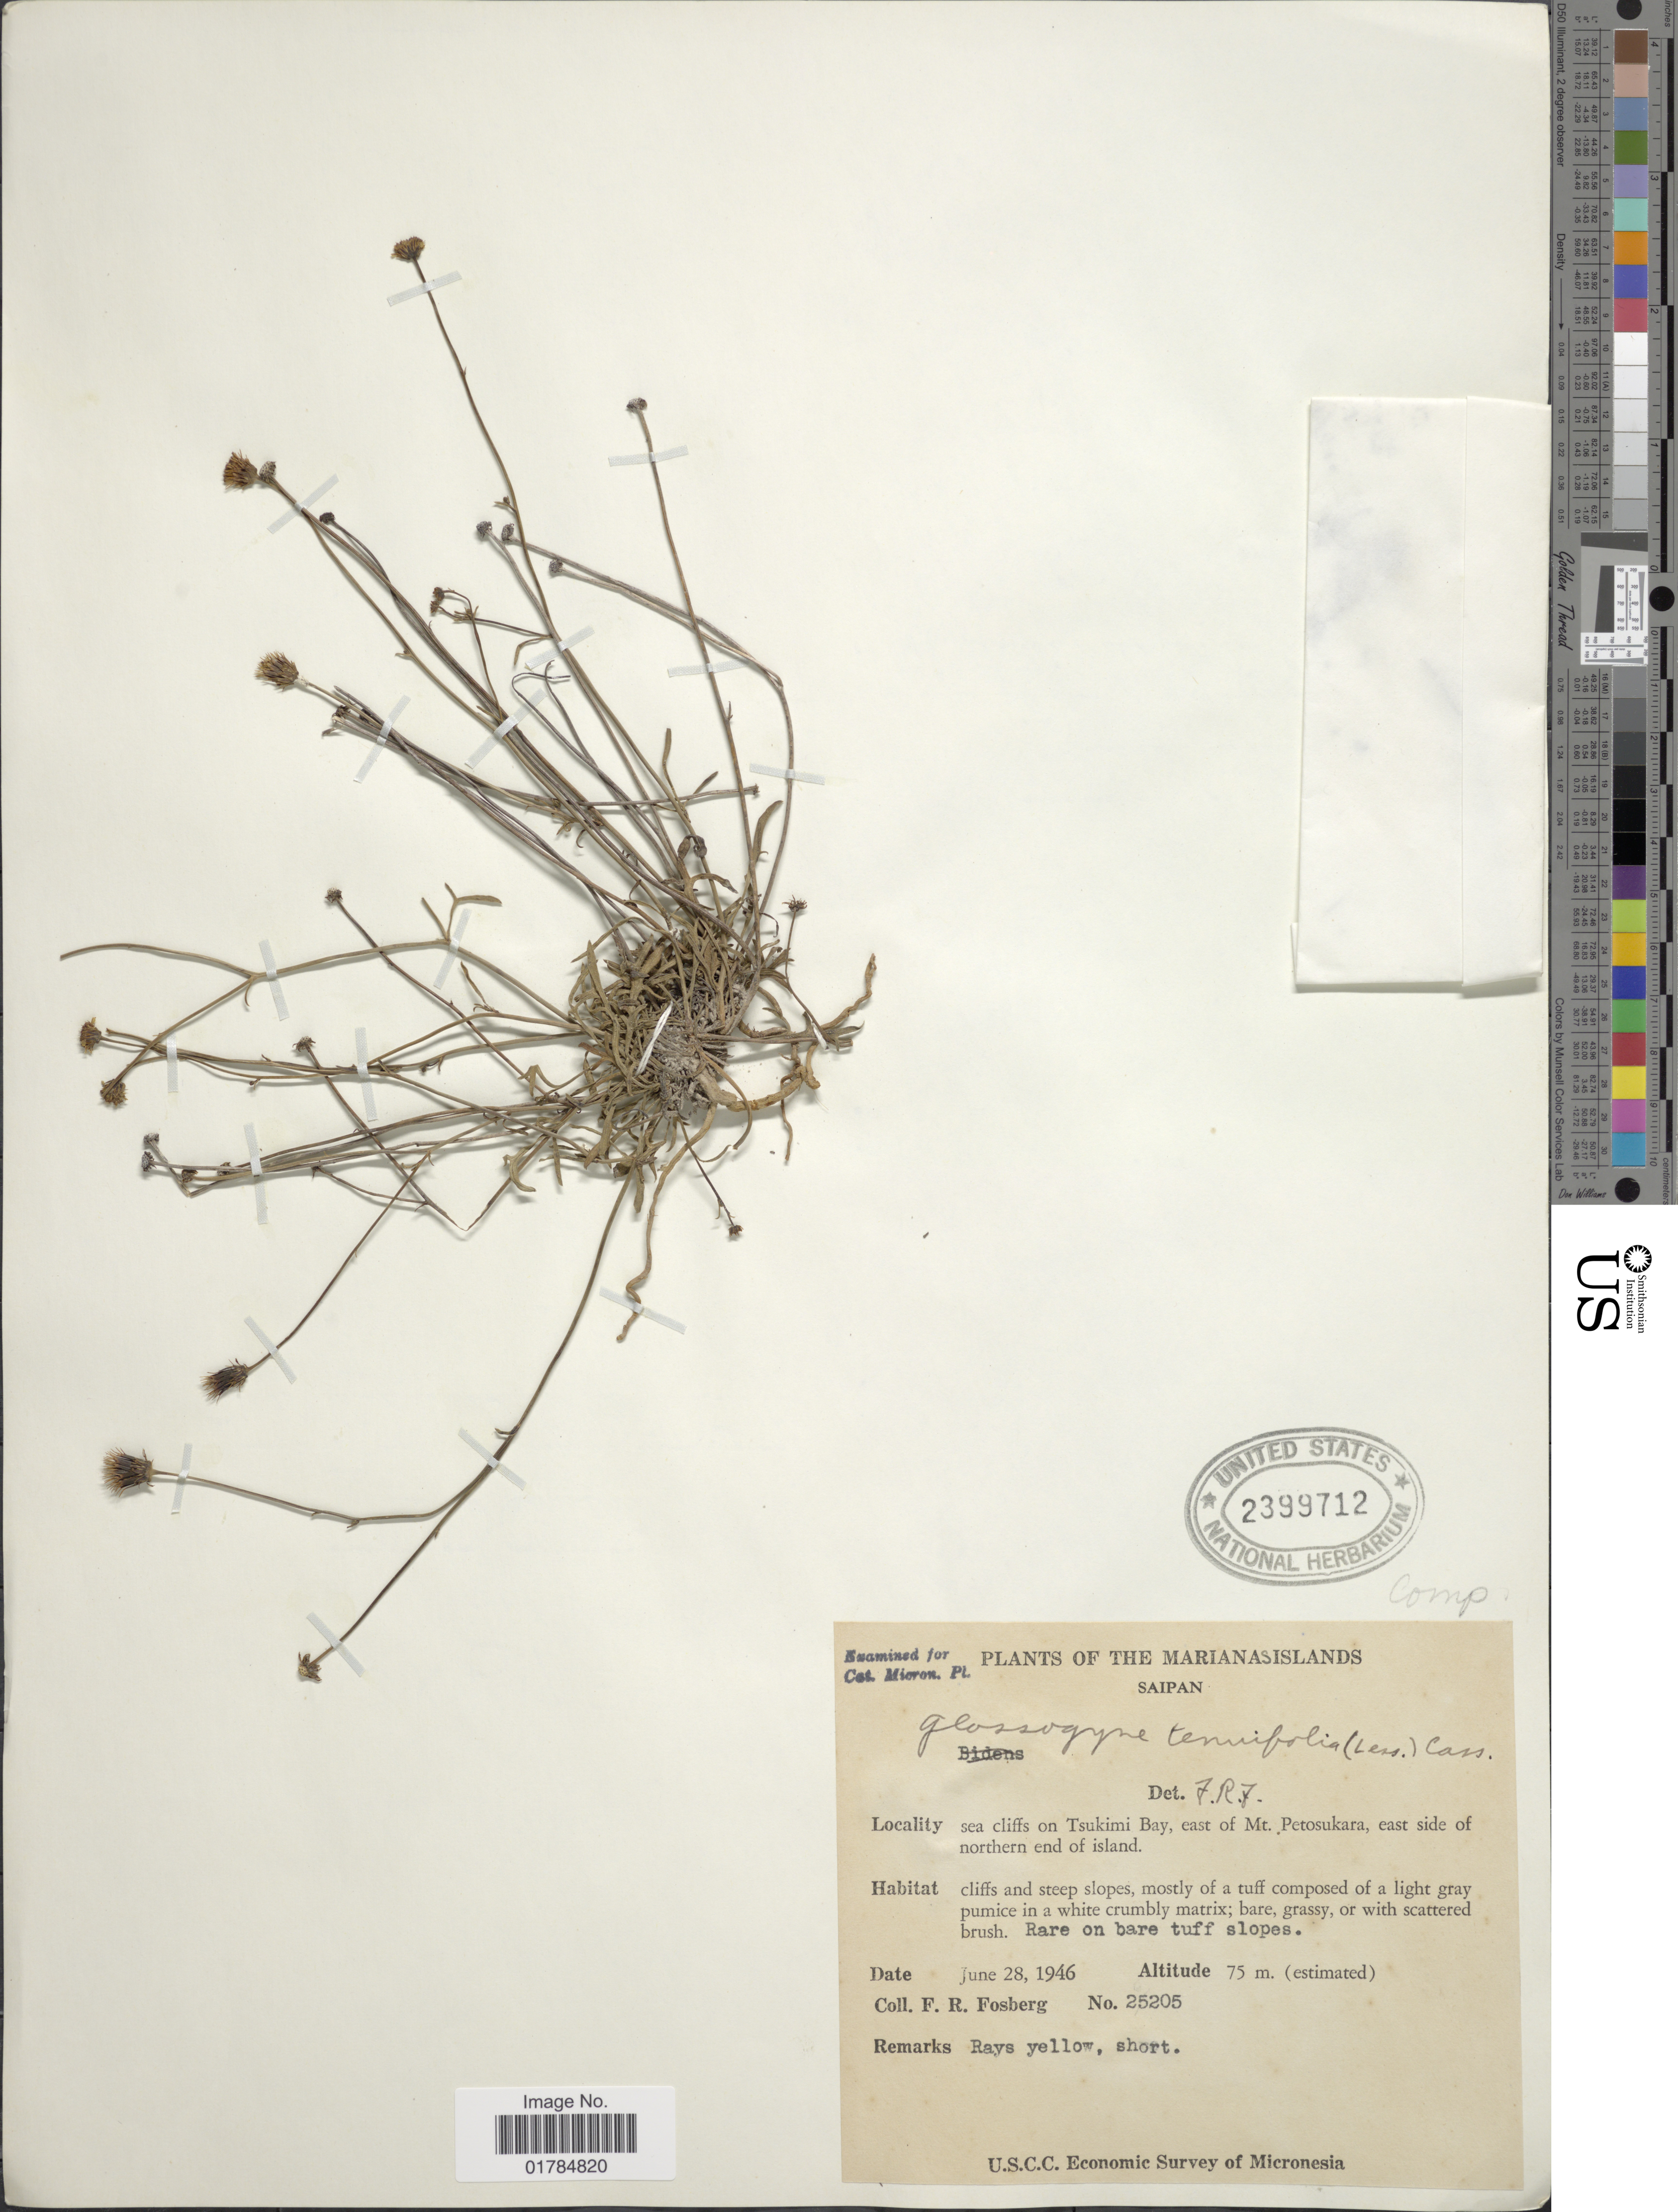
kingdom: Plantae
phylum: Tracheophyta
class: Magnoliopsida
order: Asterales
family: Asteraceae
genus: Glossogyne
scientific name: Glossogyne tenuifolia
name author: (Labill.)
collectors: F. R. Fosberg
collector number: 25205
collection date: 1946-06-28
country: Northern Mariana Islands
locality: Saipan, sea liffs on Tsukimi Bay, east of Mt. Petosukara, east side of northern end of island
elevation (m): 75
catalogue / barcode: US 2399712